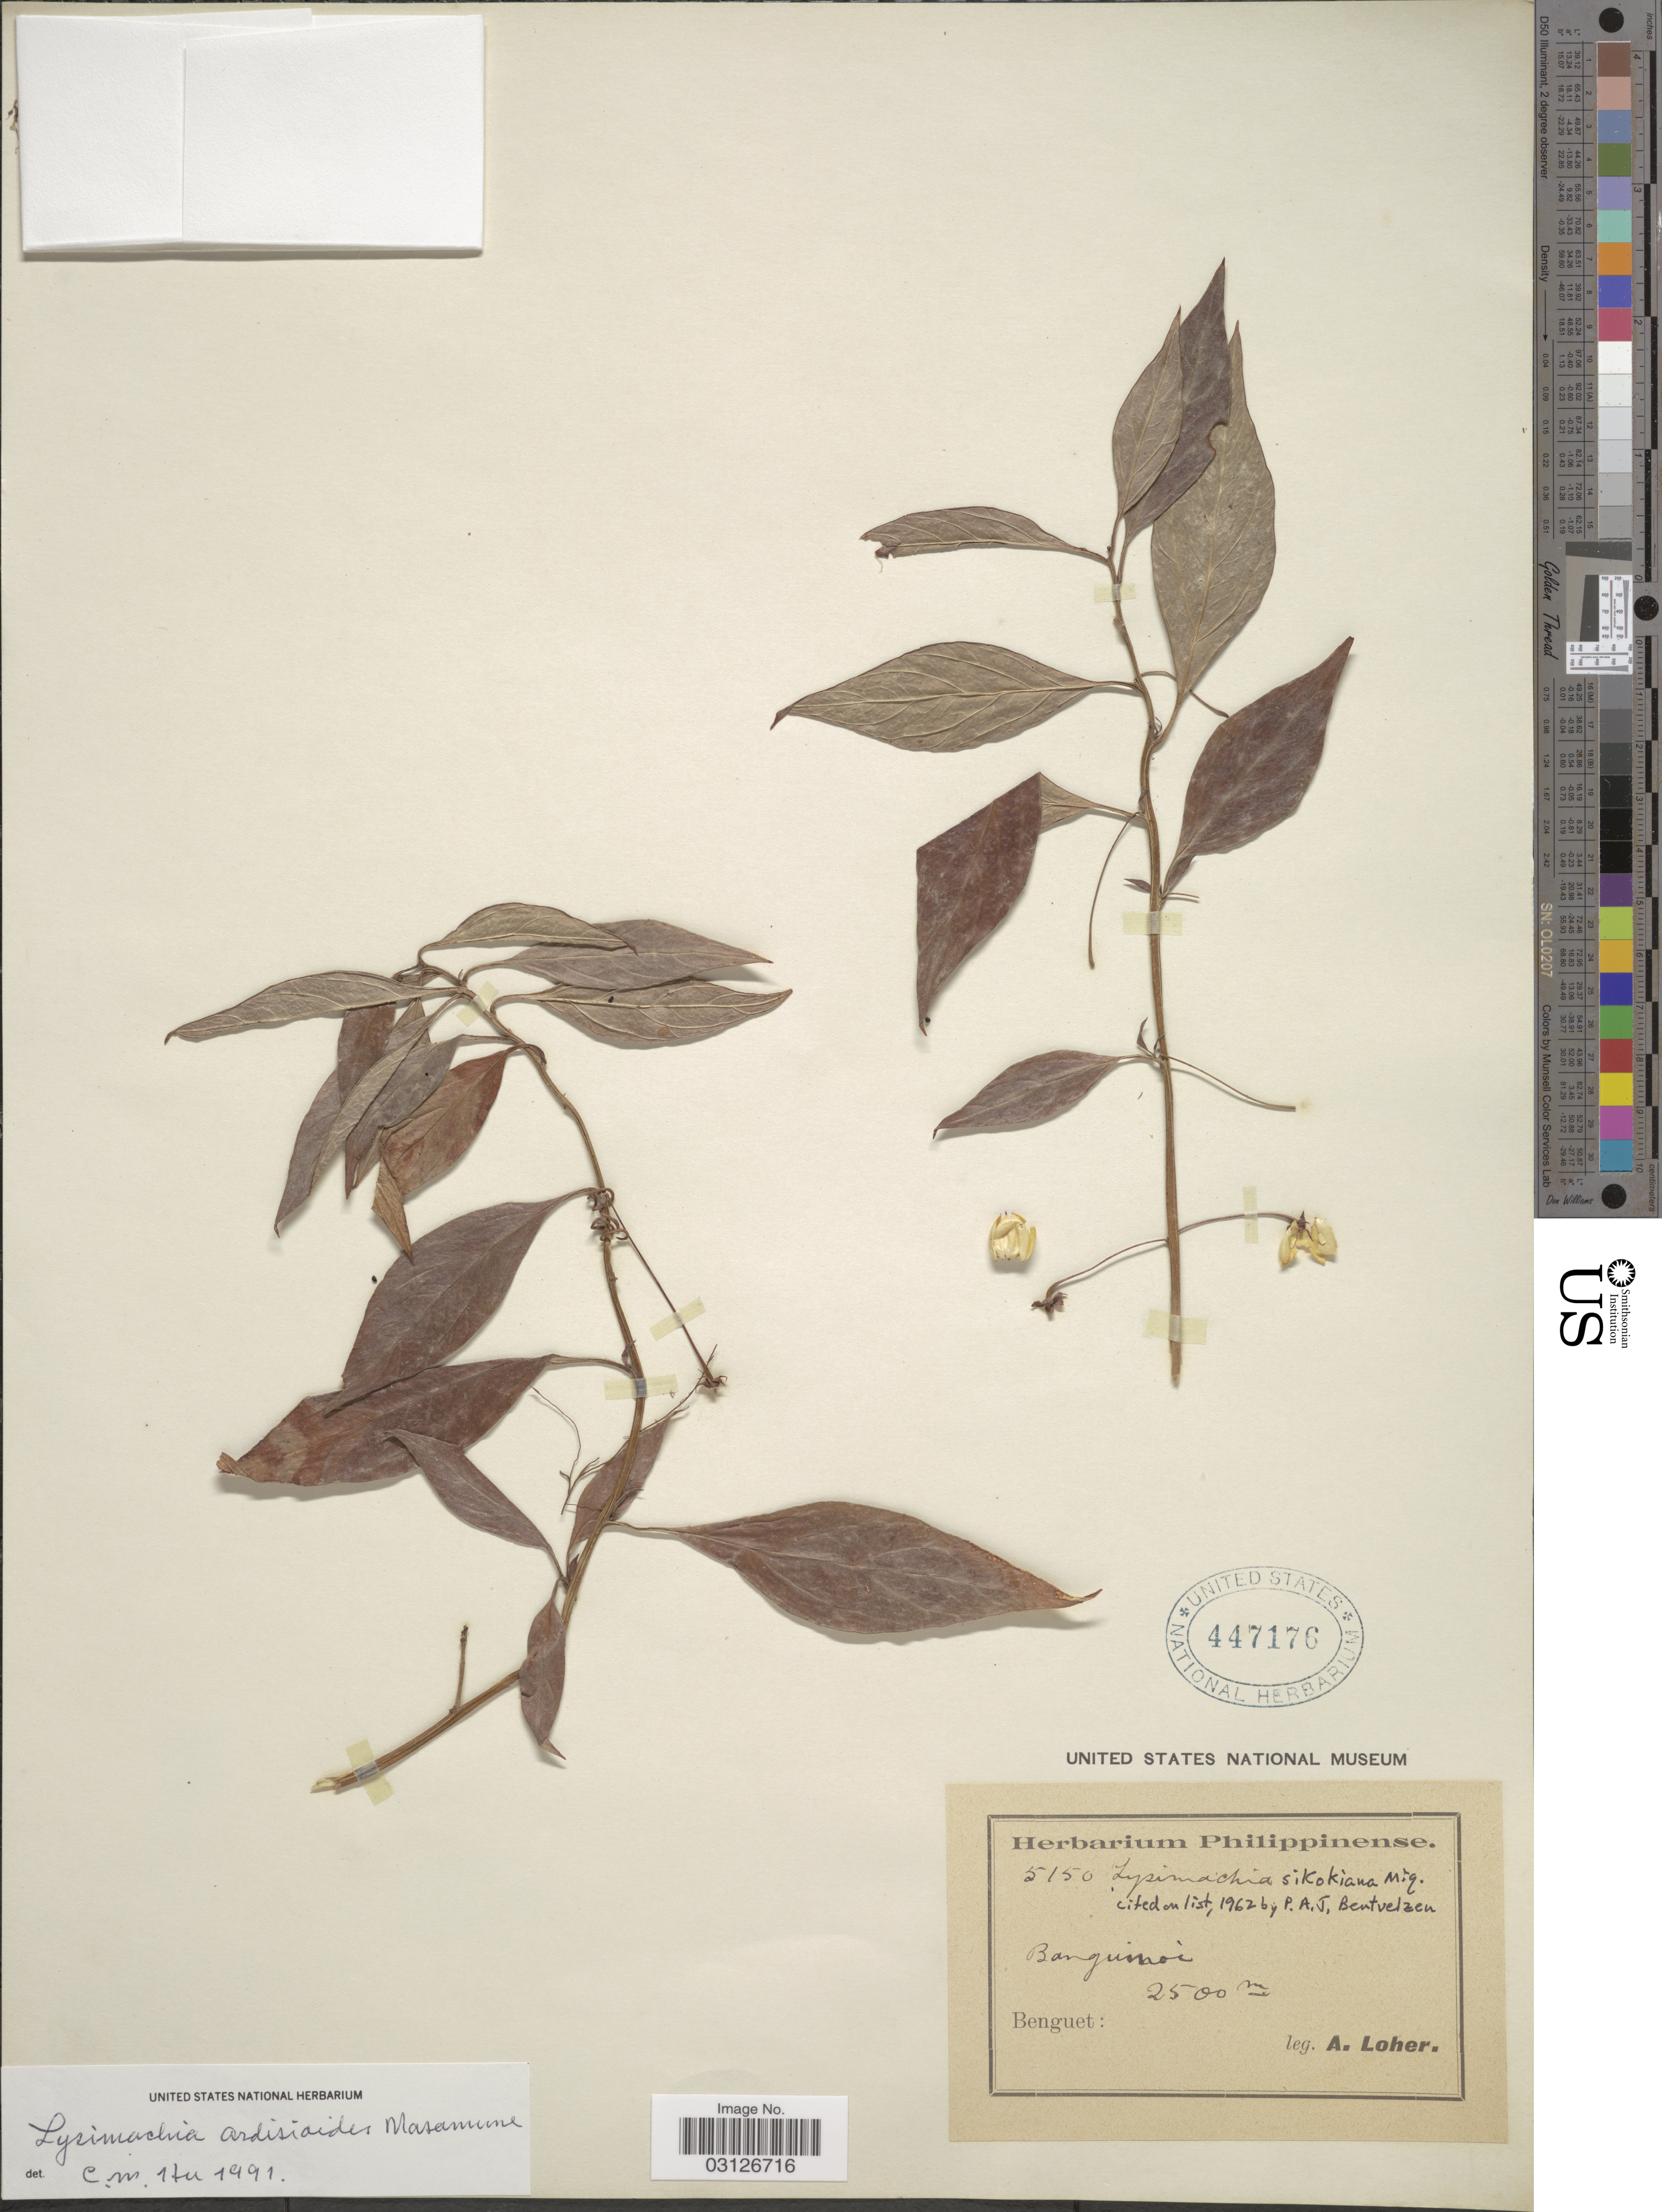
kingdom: Plantae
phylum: Tracheophyta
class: Magnoliopsida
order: Ericales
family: Primulaceae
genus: Lysimachia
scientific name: Lysimachia ardisioides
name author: Masam.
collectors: A. Loher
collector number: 5150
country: Philippines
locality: Banguinoi. Benguet.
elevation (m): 2500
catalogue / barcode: US 447176